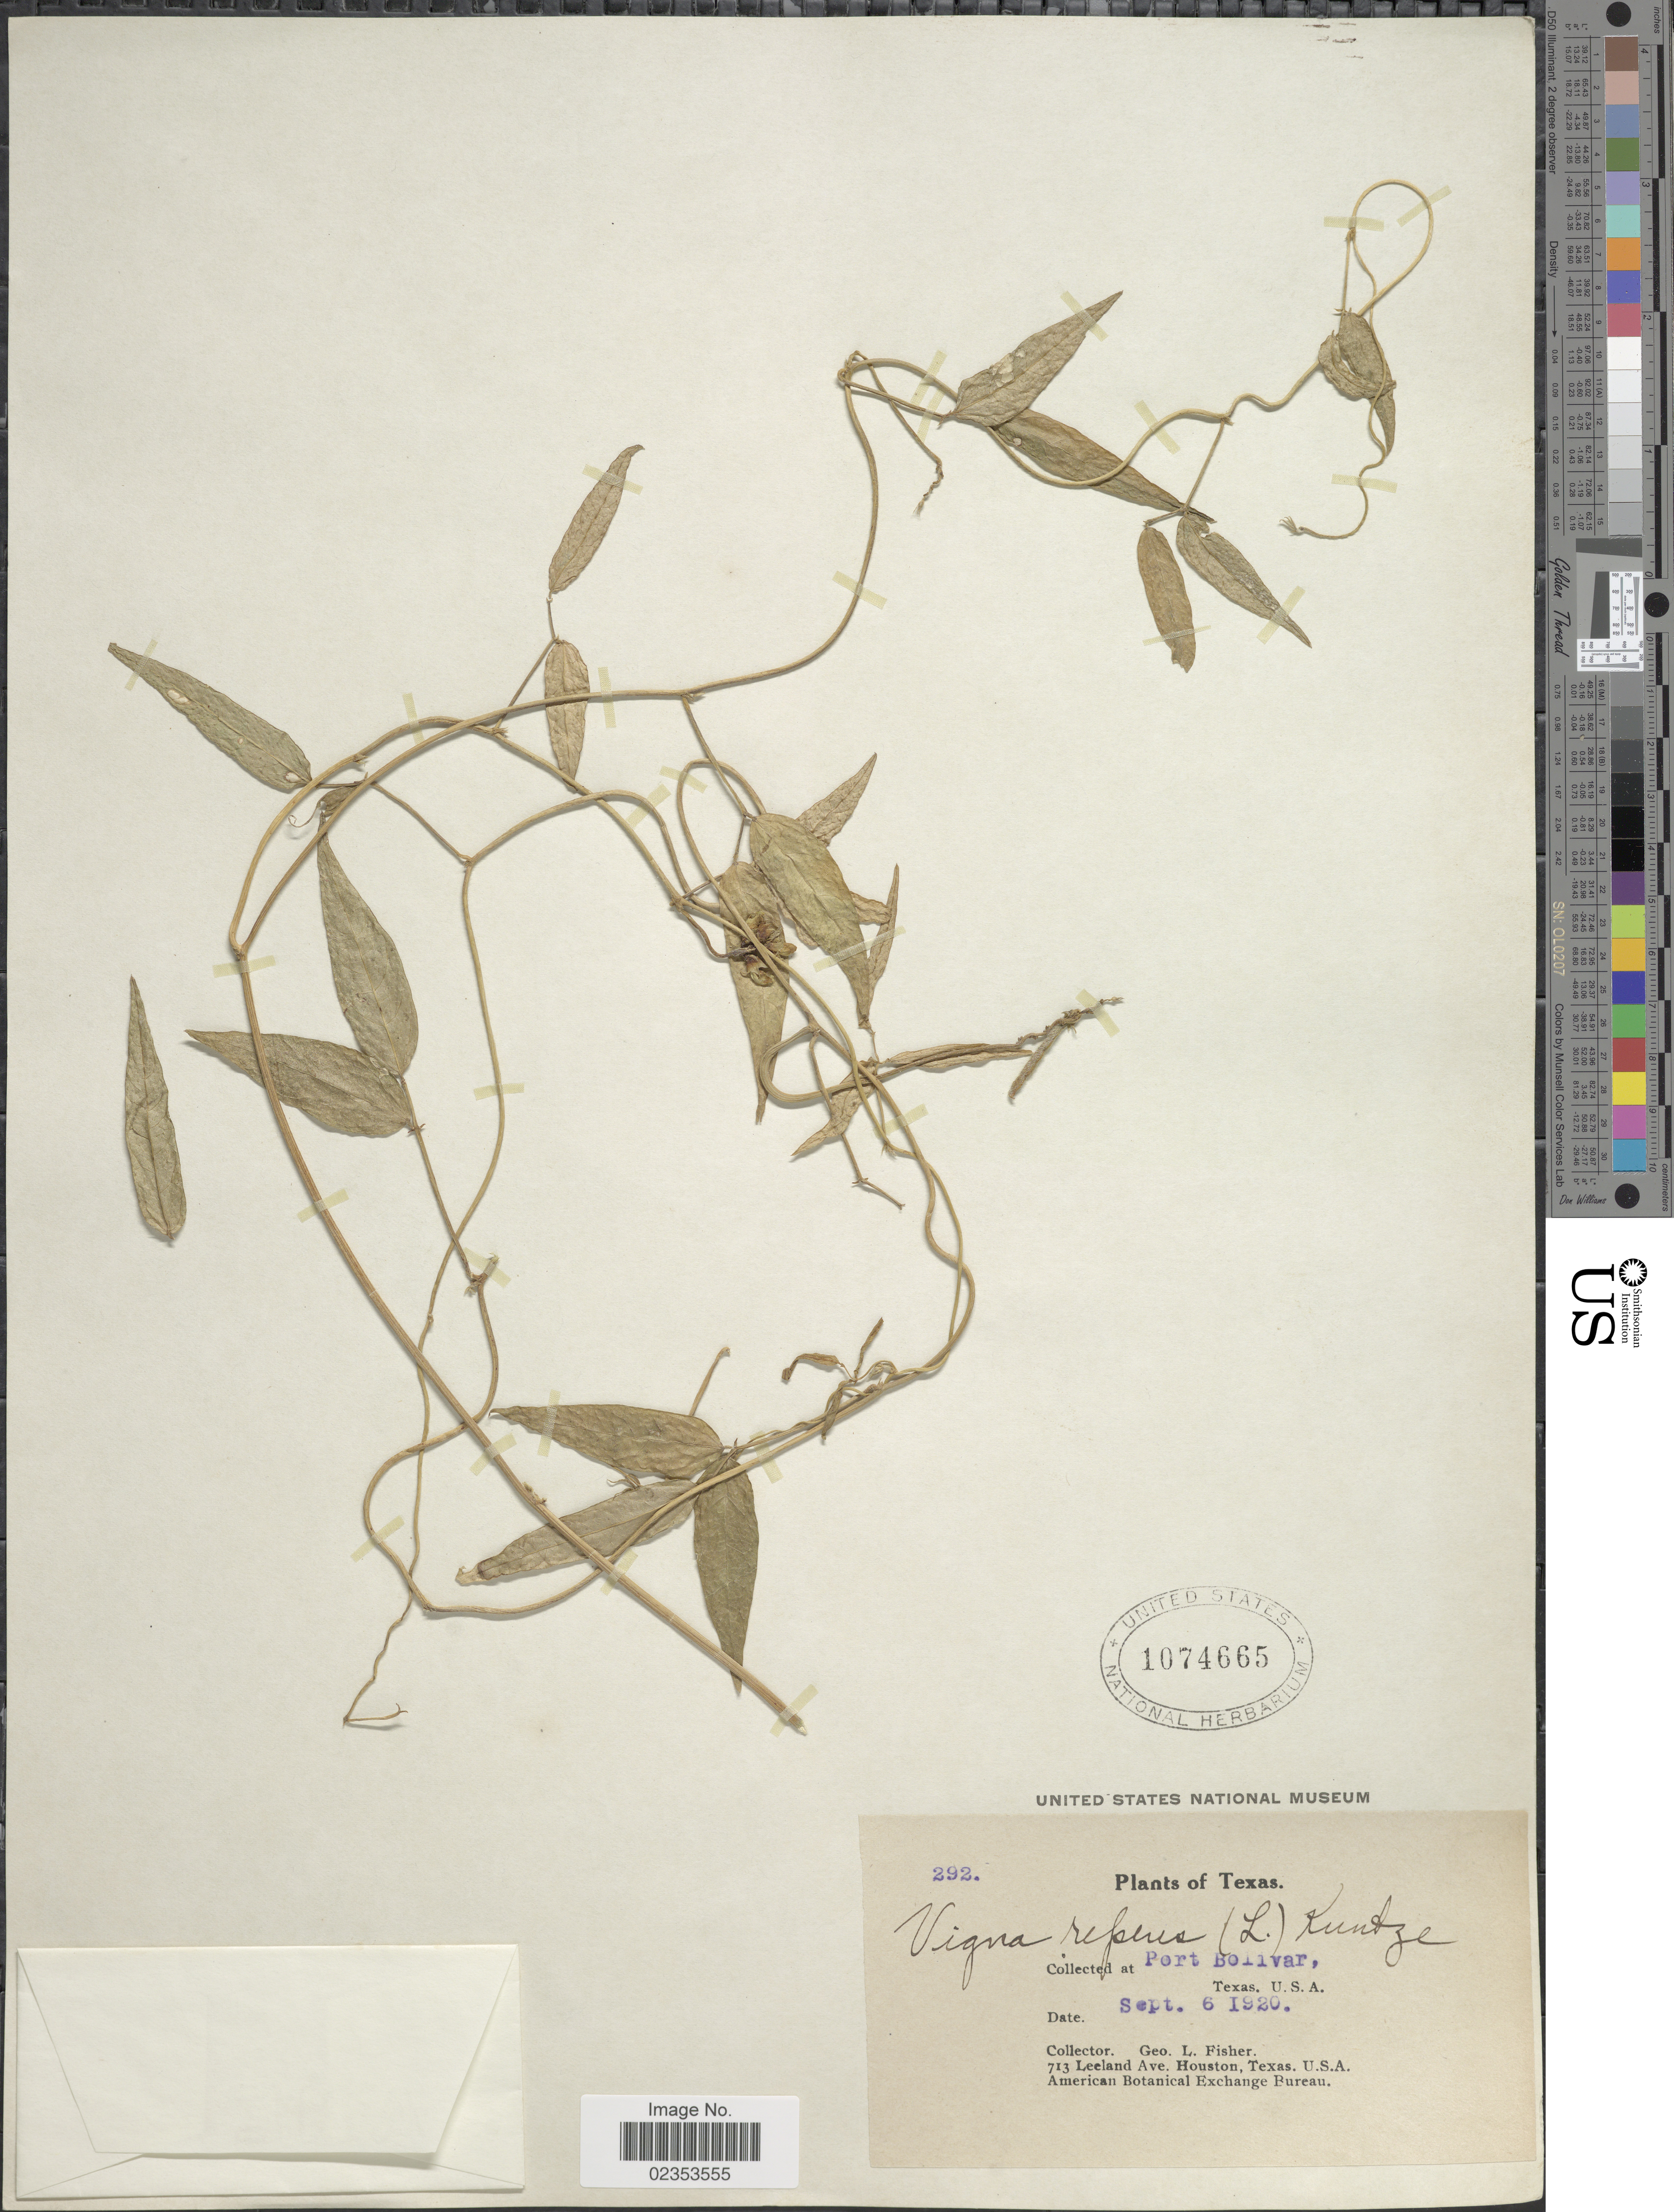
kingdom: Plantae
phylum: Tracheophyta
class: Magnoliopsida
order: Fabales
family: Fabaceae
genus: Vigna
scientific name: Vigna luteola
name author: (Jacq.) Benth.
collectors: G. L. Fisher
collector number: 292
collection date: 1920-09-06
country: United States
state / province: Texas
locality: Port Bolivar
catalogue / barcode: US 1074665